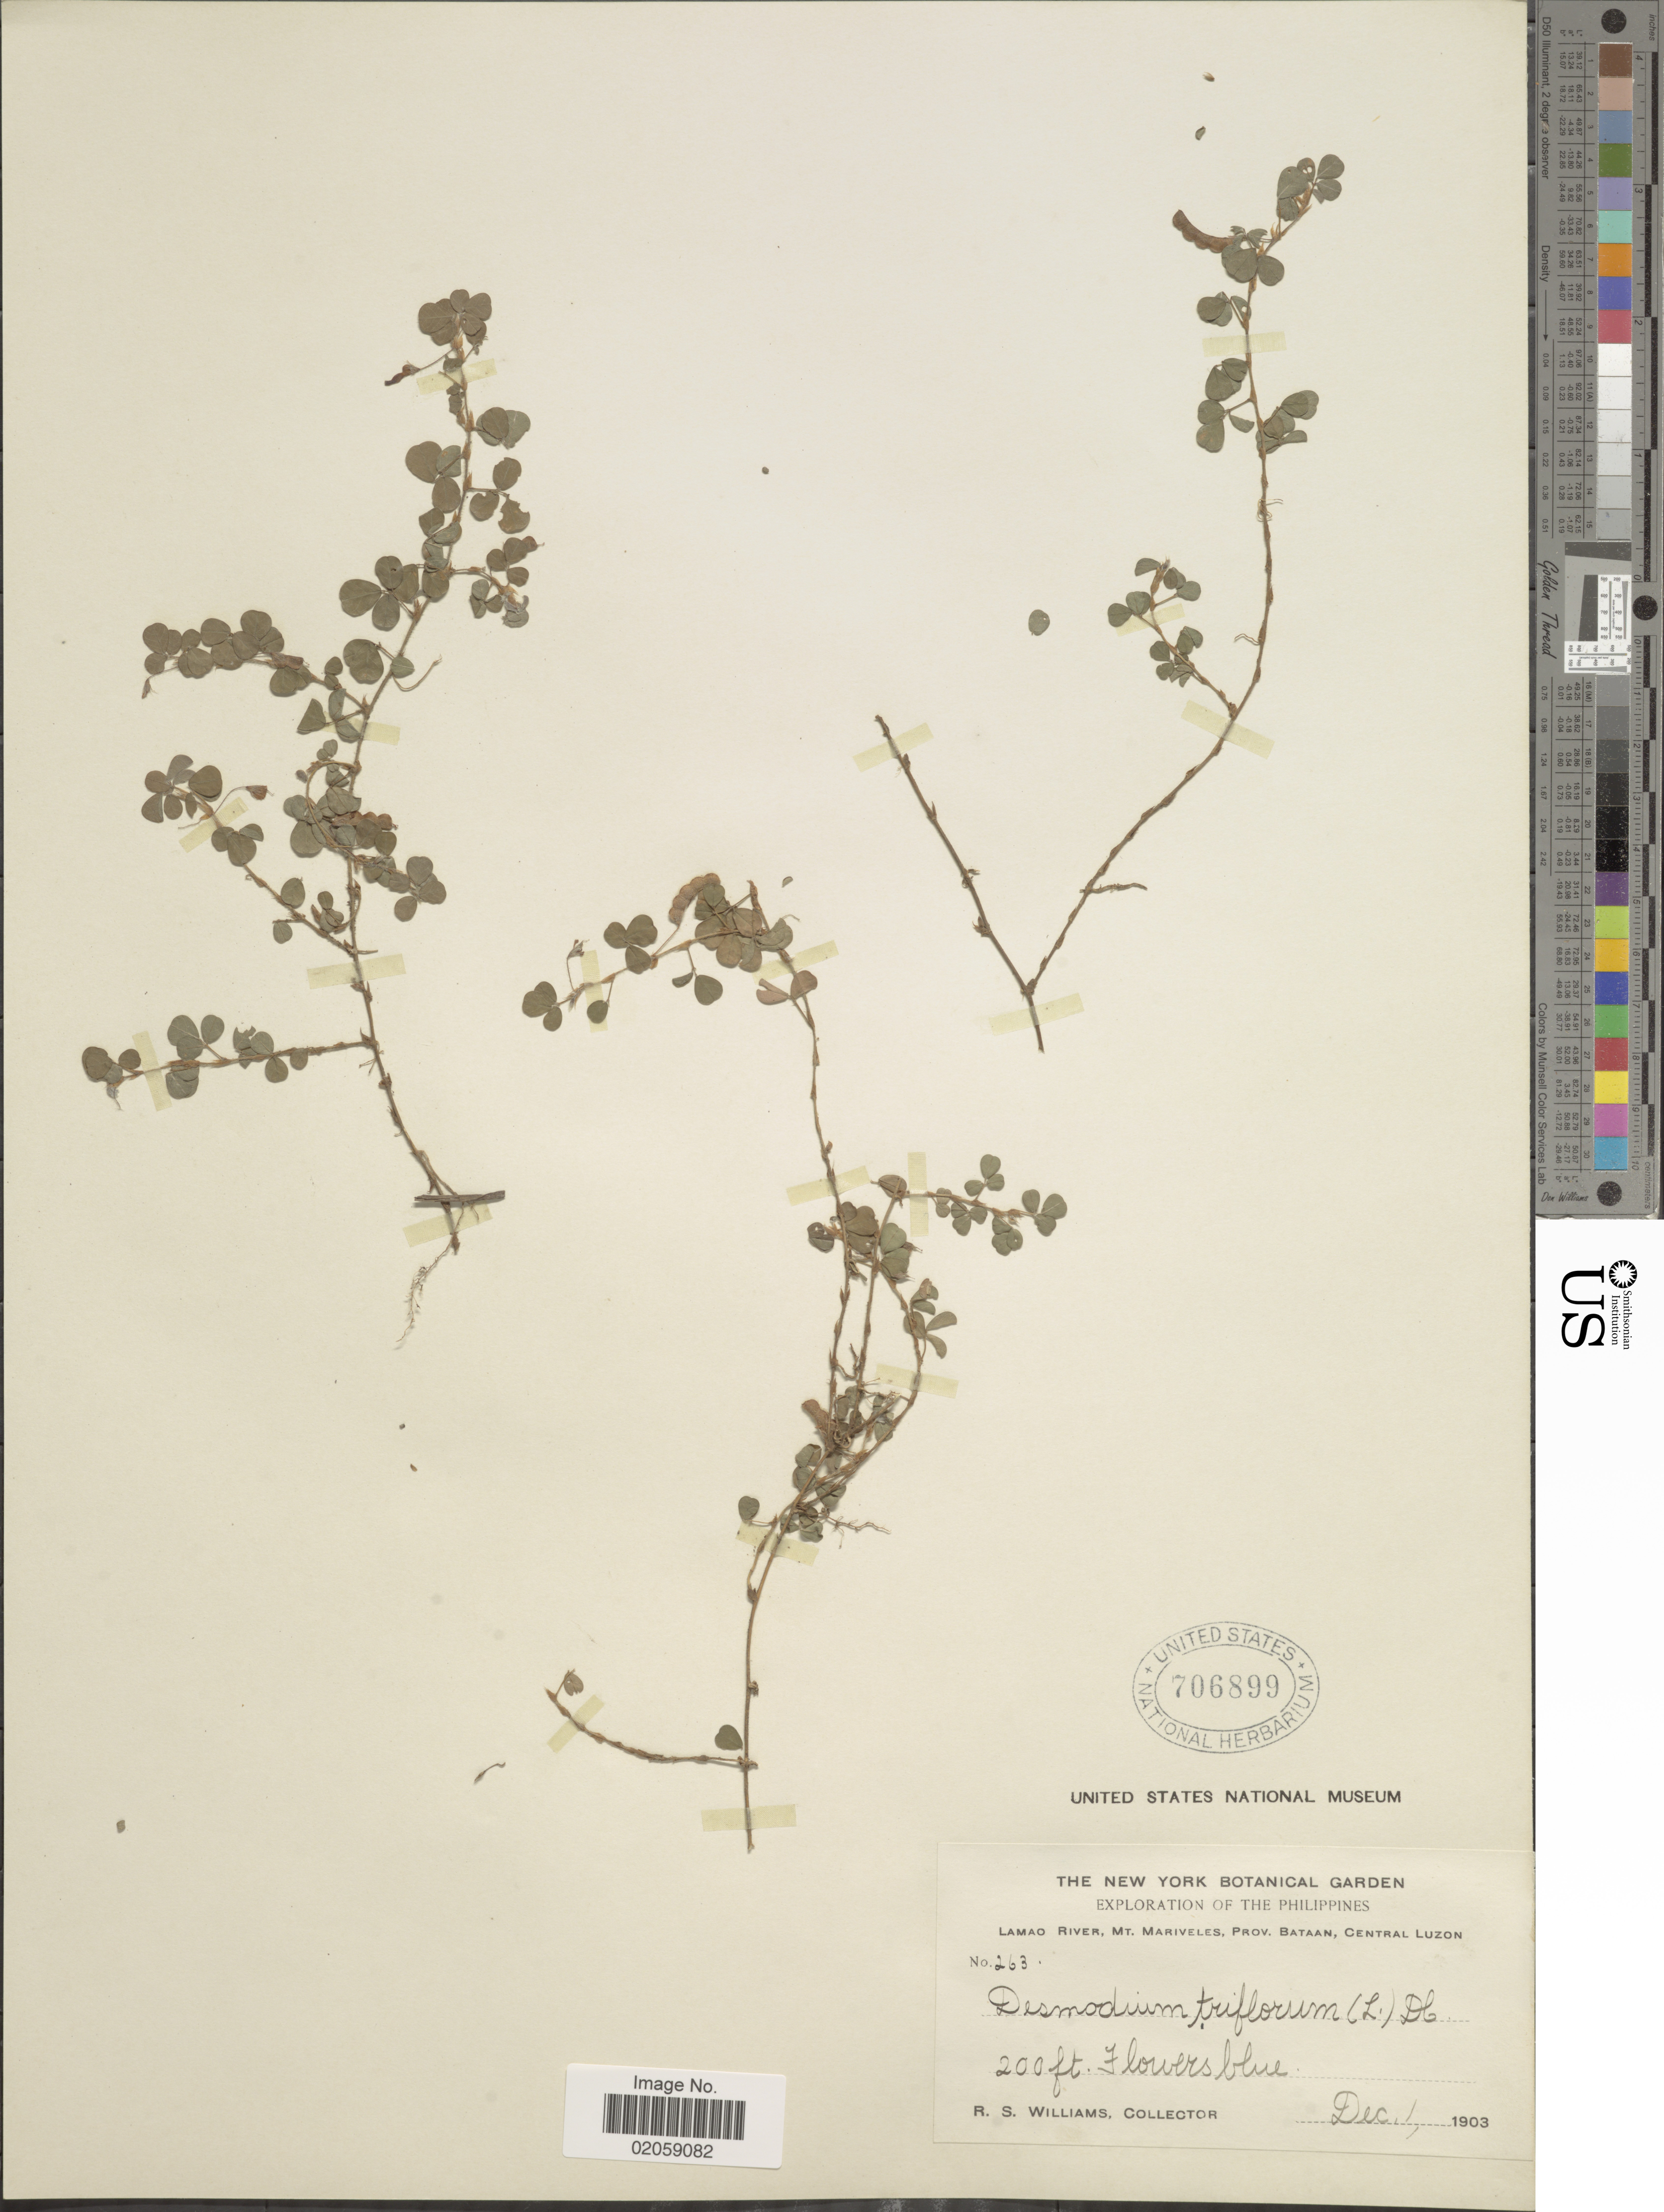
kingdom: Plantae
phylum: Tracheophyta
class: Magnoliopsida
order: Fabales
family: Fabaceae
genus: Grona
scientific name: Grona triflora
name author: (L.) H. Ohashi & K. Ohashi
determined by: Strong, Mark T., (BOT), Smithsonian Institution - National Museum of Natural History (UNITED STATES)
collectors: R. S. Williams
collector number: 263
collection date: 1903-12-01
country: Philippines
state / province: Central Luzon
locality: Lamao River, Mt. Mariveles, Prov. Bataan, Central Luzon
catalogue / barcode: US 706899